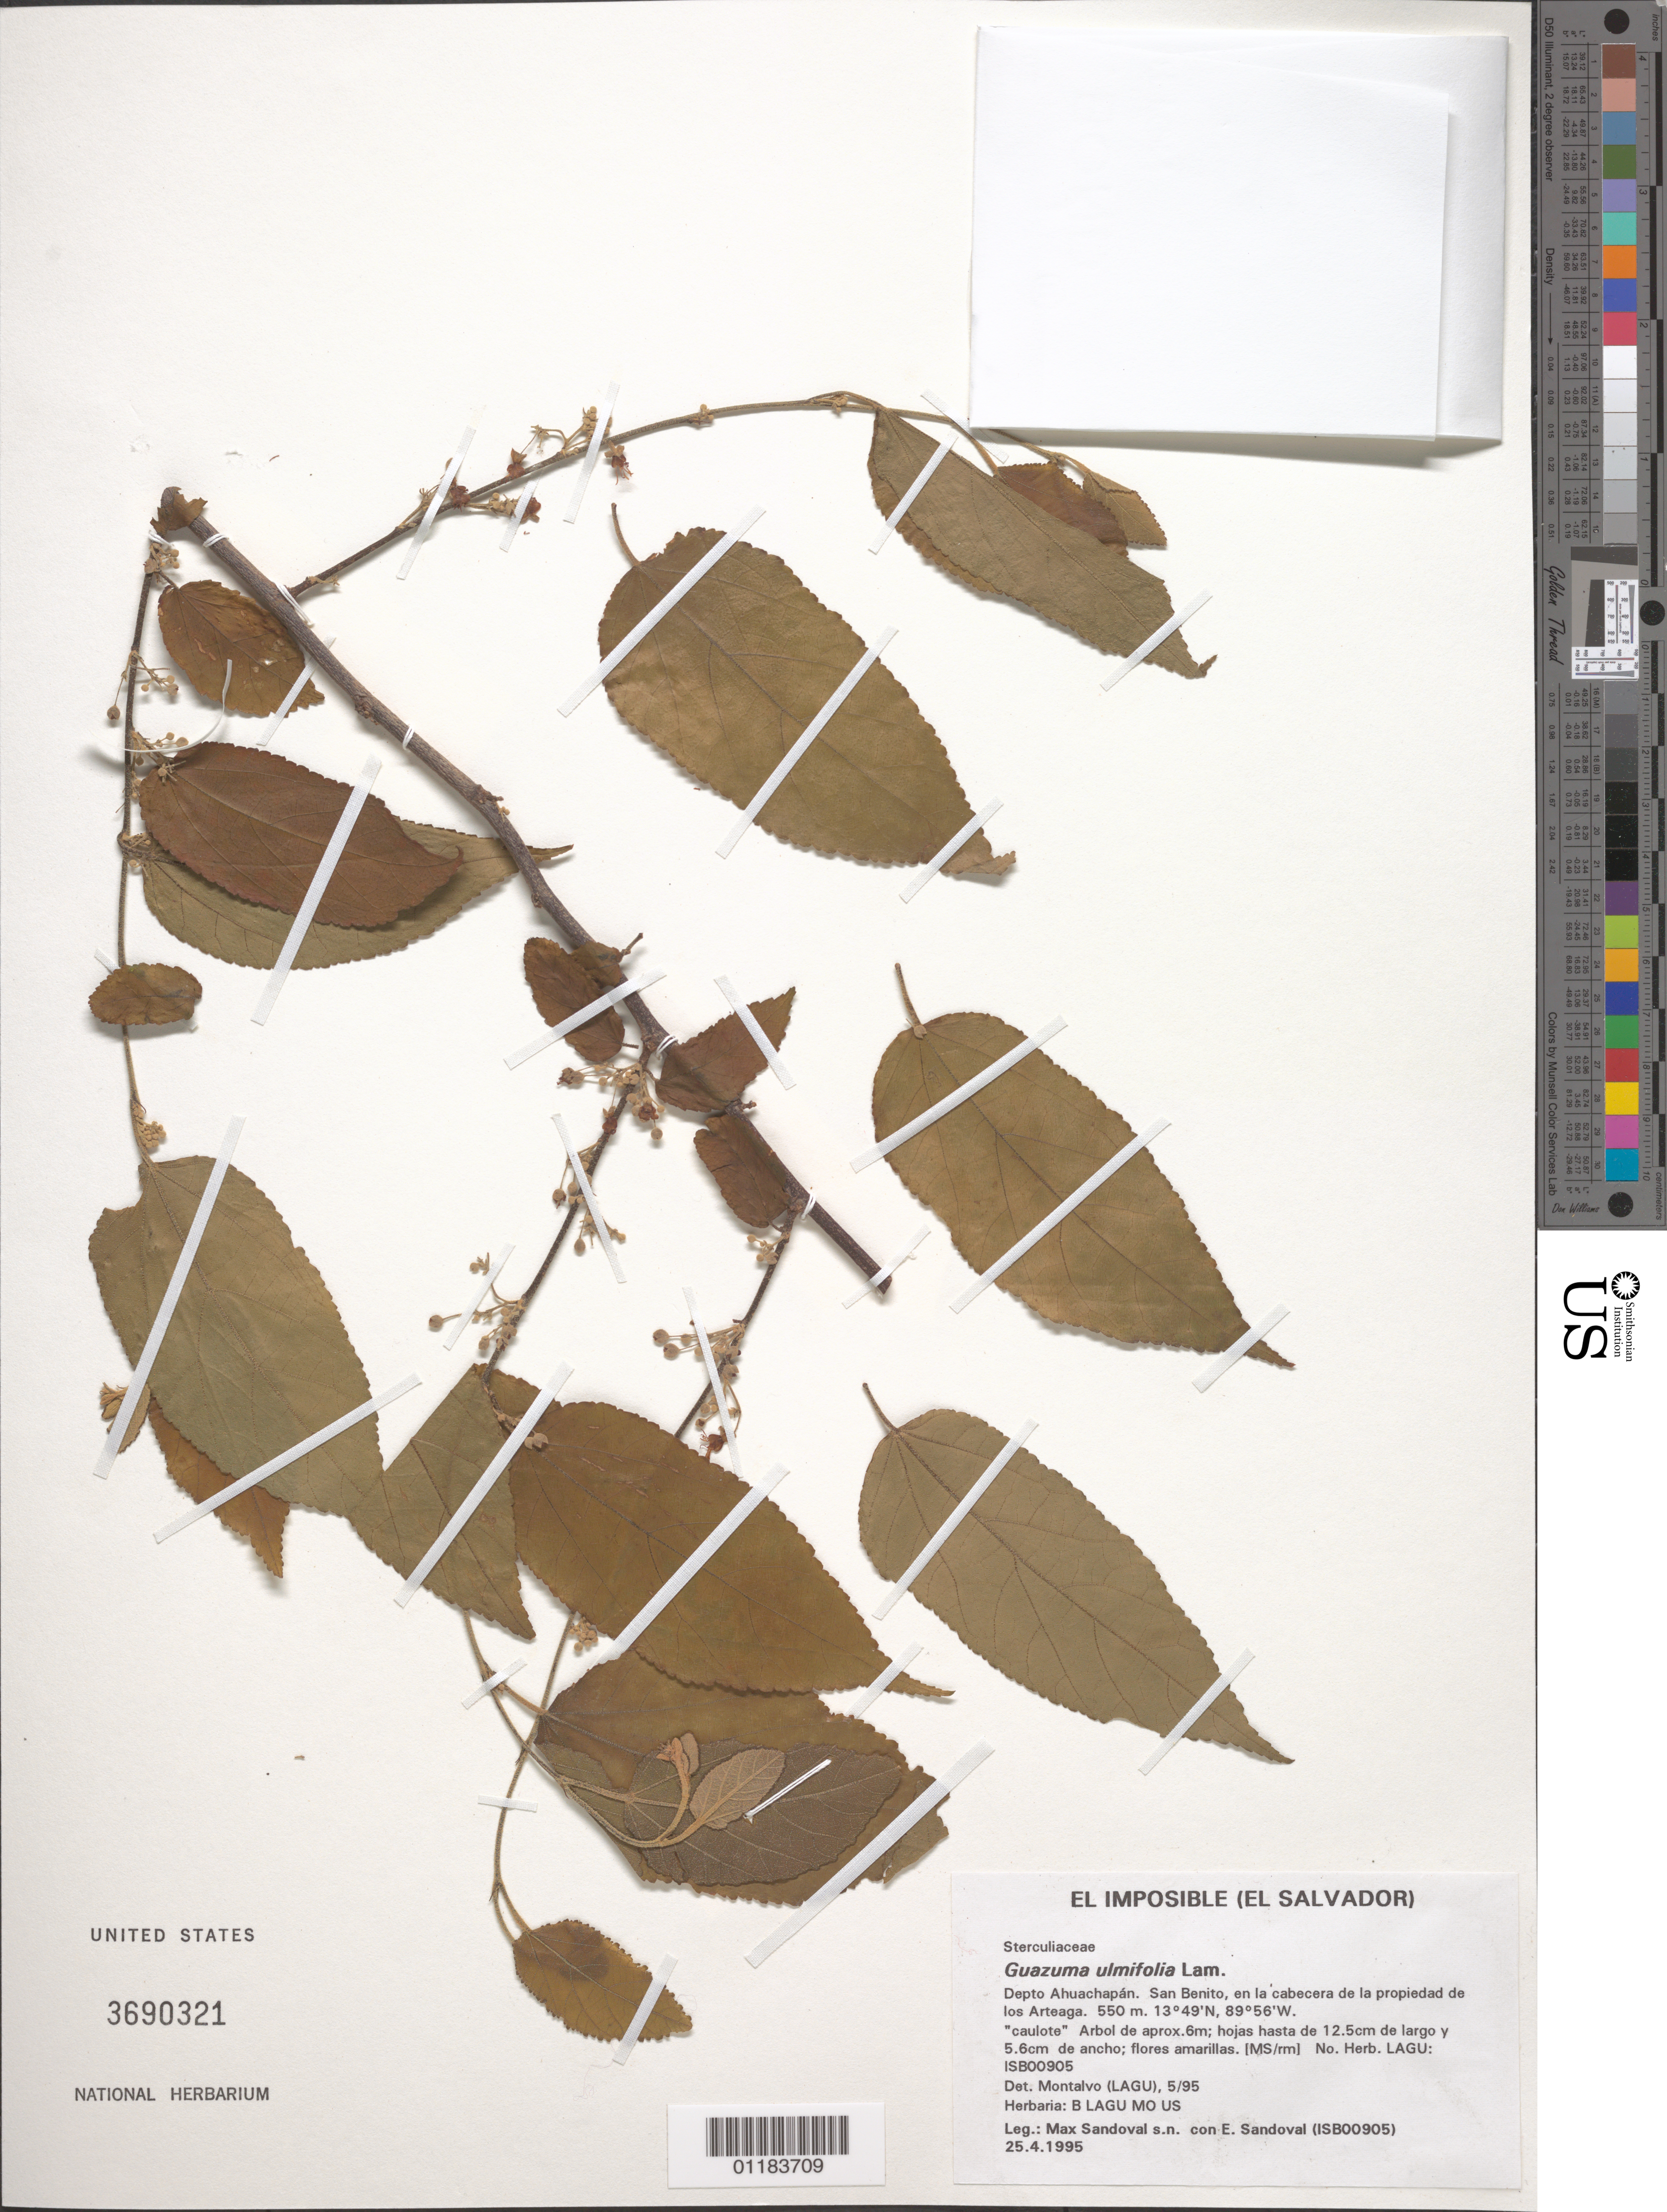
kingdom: Plantae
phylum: Tracheophyta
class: Magnoliopsida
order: Malvales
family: Malvaceae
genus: Guazuma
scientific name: Guazuma ulmifolia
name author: Lam.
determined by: Montalvo, --, (LAGU), Asociacion Jardin Botanico La Laguna, Urbanizacion Plan de La Laguna (EL SALVADOR)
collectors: M. Sandoval & E. Sandoval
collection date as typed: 25.4.1995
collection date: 1995-04-25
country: El Salvador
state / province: Ahuachapán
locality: San Benito, en la cabecera de la propiedad de los Arteaga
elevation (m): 550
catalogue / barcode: US 3690321